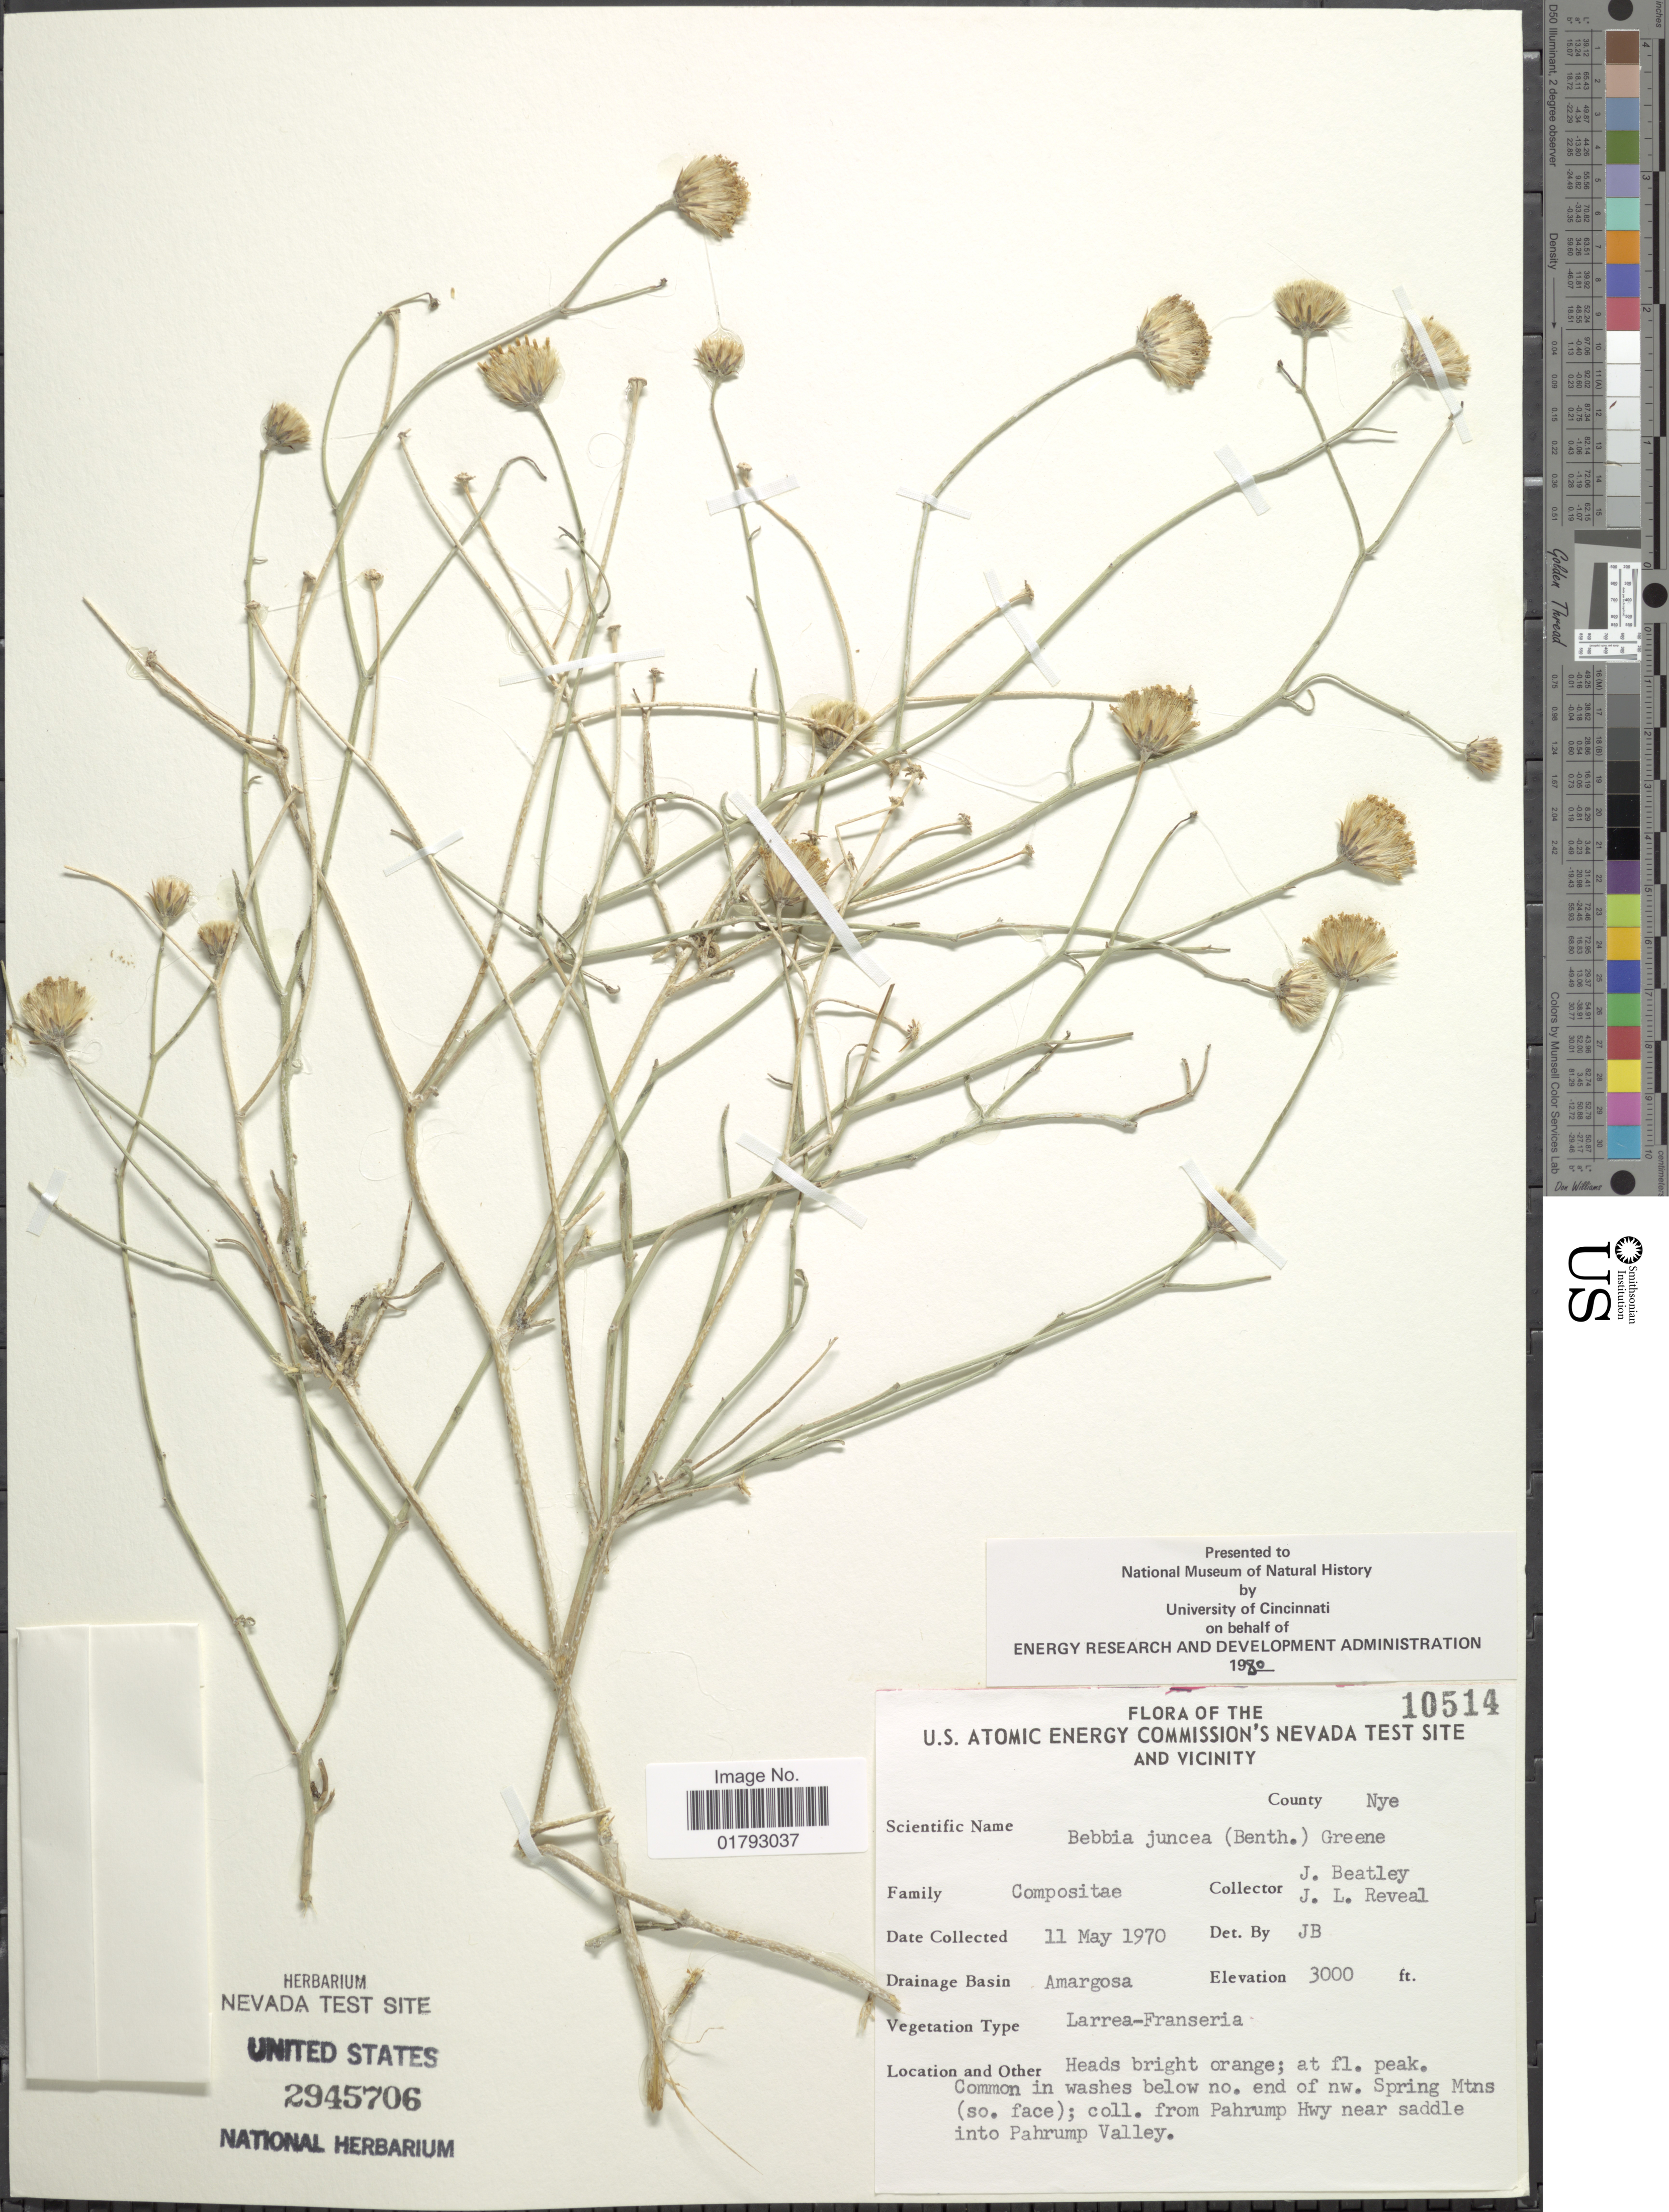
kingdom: Plantae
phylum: Tracheophyta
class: Magnoliopsida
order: Asterales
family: Asteraceae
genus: Bebbia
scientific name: Bebbia juncea var. aspera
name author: Greene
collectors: J. C. Beatley & J. L. Reveal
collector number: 10514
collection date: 1970-05-11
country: United States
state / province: Nevada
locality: U.S.Atomic Energy Commission's Nevada Test site and vicinity. Drainage Amargosa. Spring Mtns (so. face). From Pahrump hwy near saddle into Pahrump Valley.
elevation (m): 914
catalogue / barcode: US 2945706